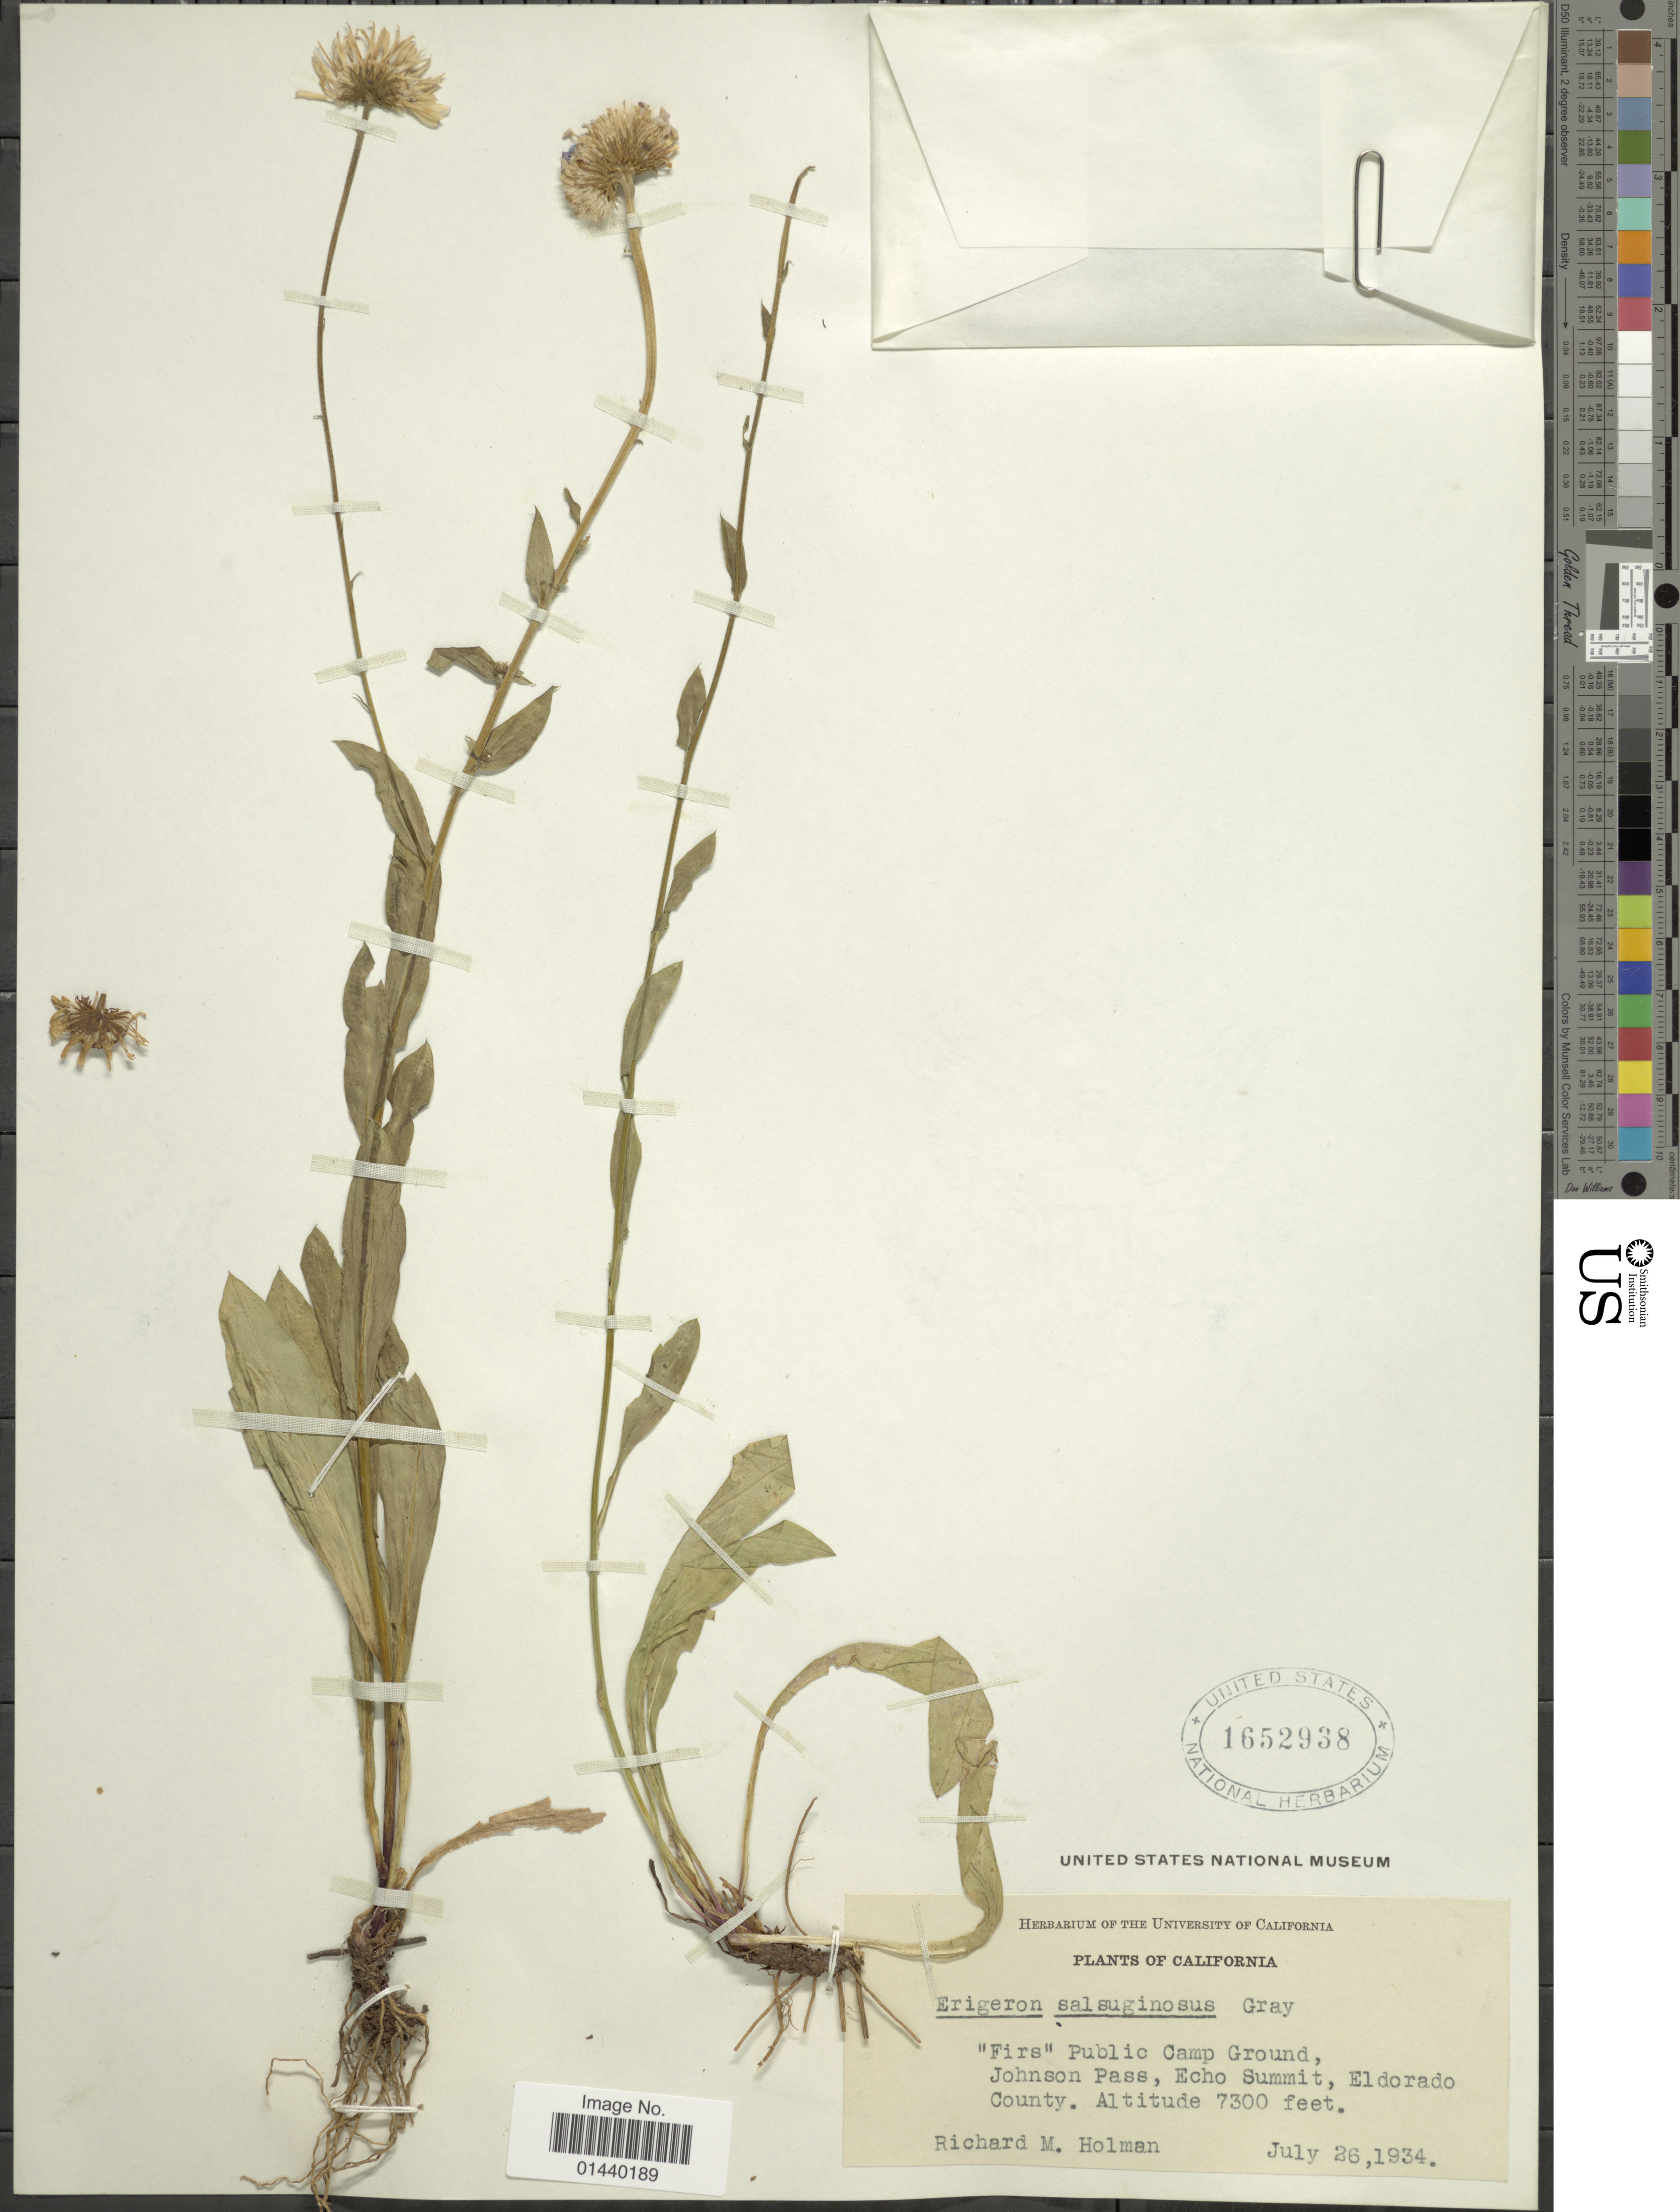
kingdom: Plantae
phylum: Tracheophyta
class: Magnoliopsida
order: Asterales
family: Asteraceae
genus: Erigeron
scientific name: Erigeron salsuginosus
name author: (Richardson ex R. Br.) A. Gray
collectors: R. M. Holman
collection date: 1934-07-26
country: United States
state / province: California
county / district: El Dorado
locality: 'Firs' Public Camp Ground, Johnson Pass, Echo Summit, Eldorado County.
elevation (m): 2225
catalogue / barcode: US 1652938